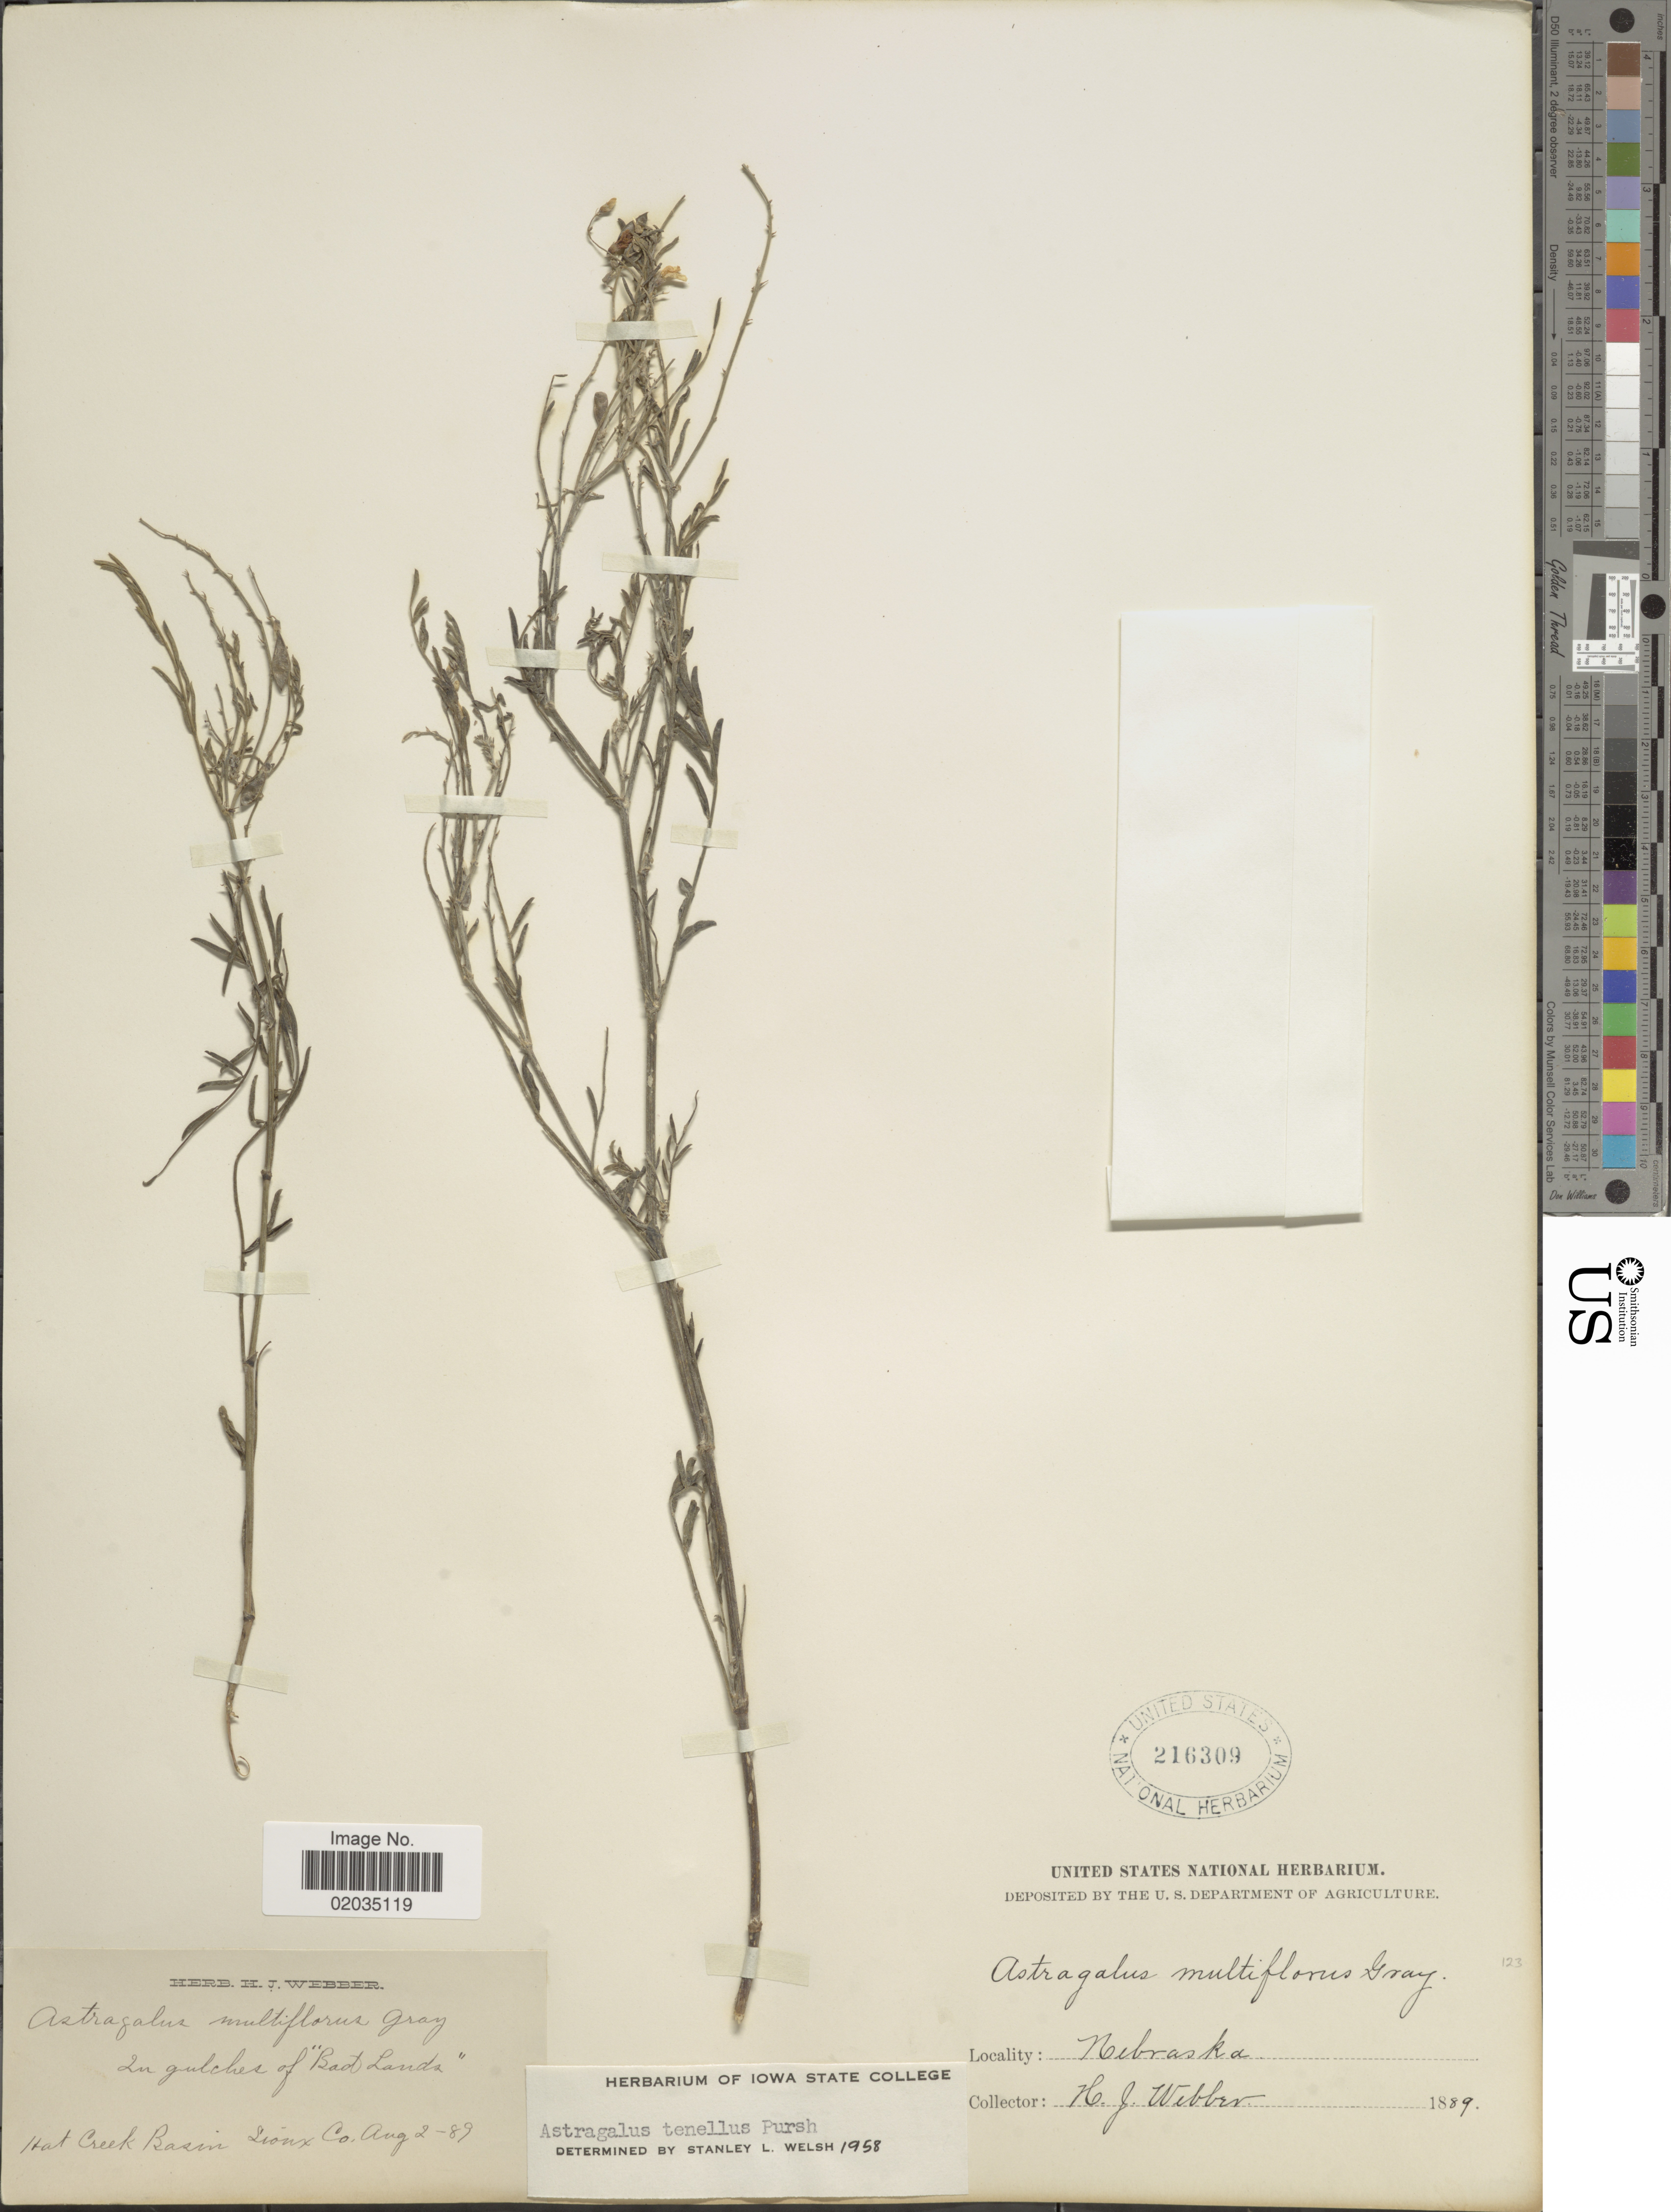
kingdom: Plantae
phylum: Tracheophyta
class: Magnoliopsida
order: Fabales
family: Fabaceae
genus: Astragalus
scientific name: Astragalus tenellus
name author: Pursh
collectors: H. Webber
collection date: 1889-08-02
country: United States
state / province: Nebraska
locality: In gulches of 'Bad Landa', Hat Creek Basin, Sioux Co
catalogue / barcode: US 216309